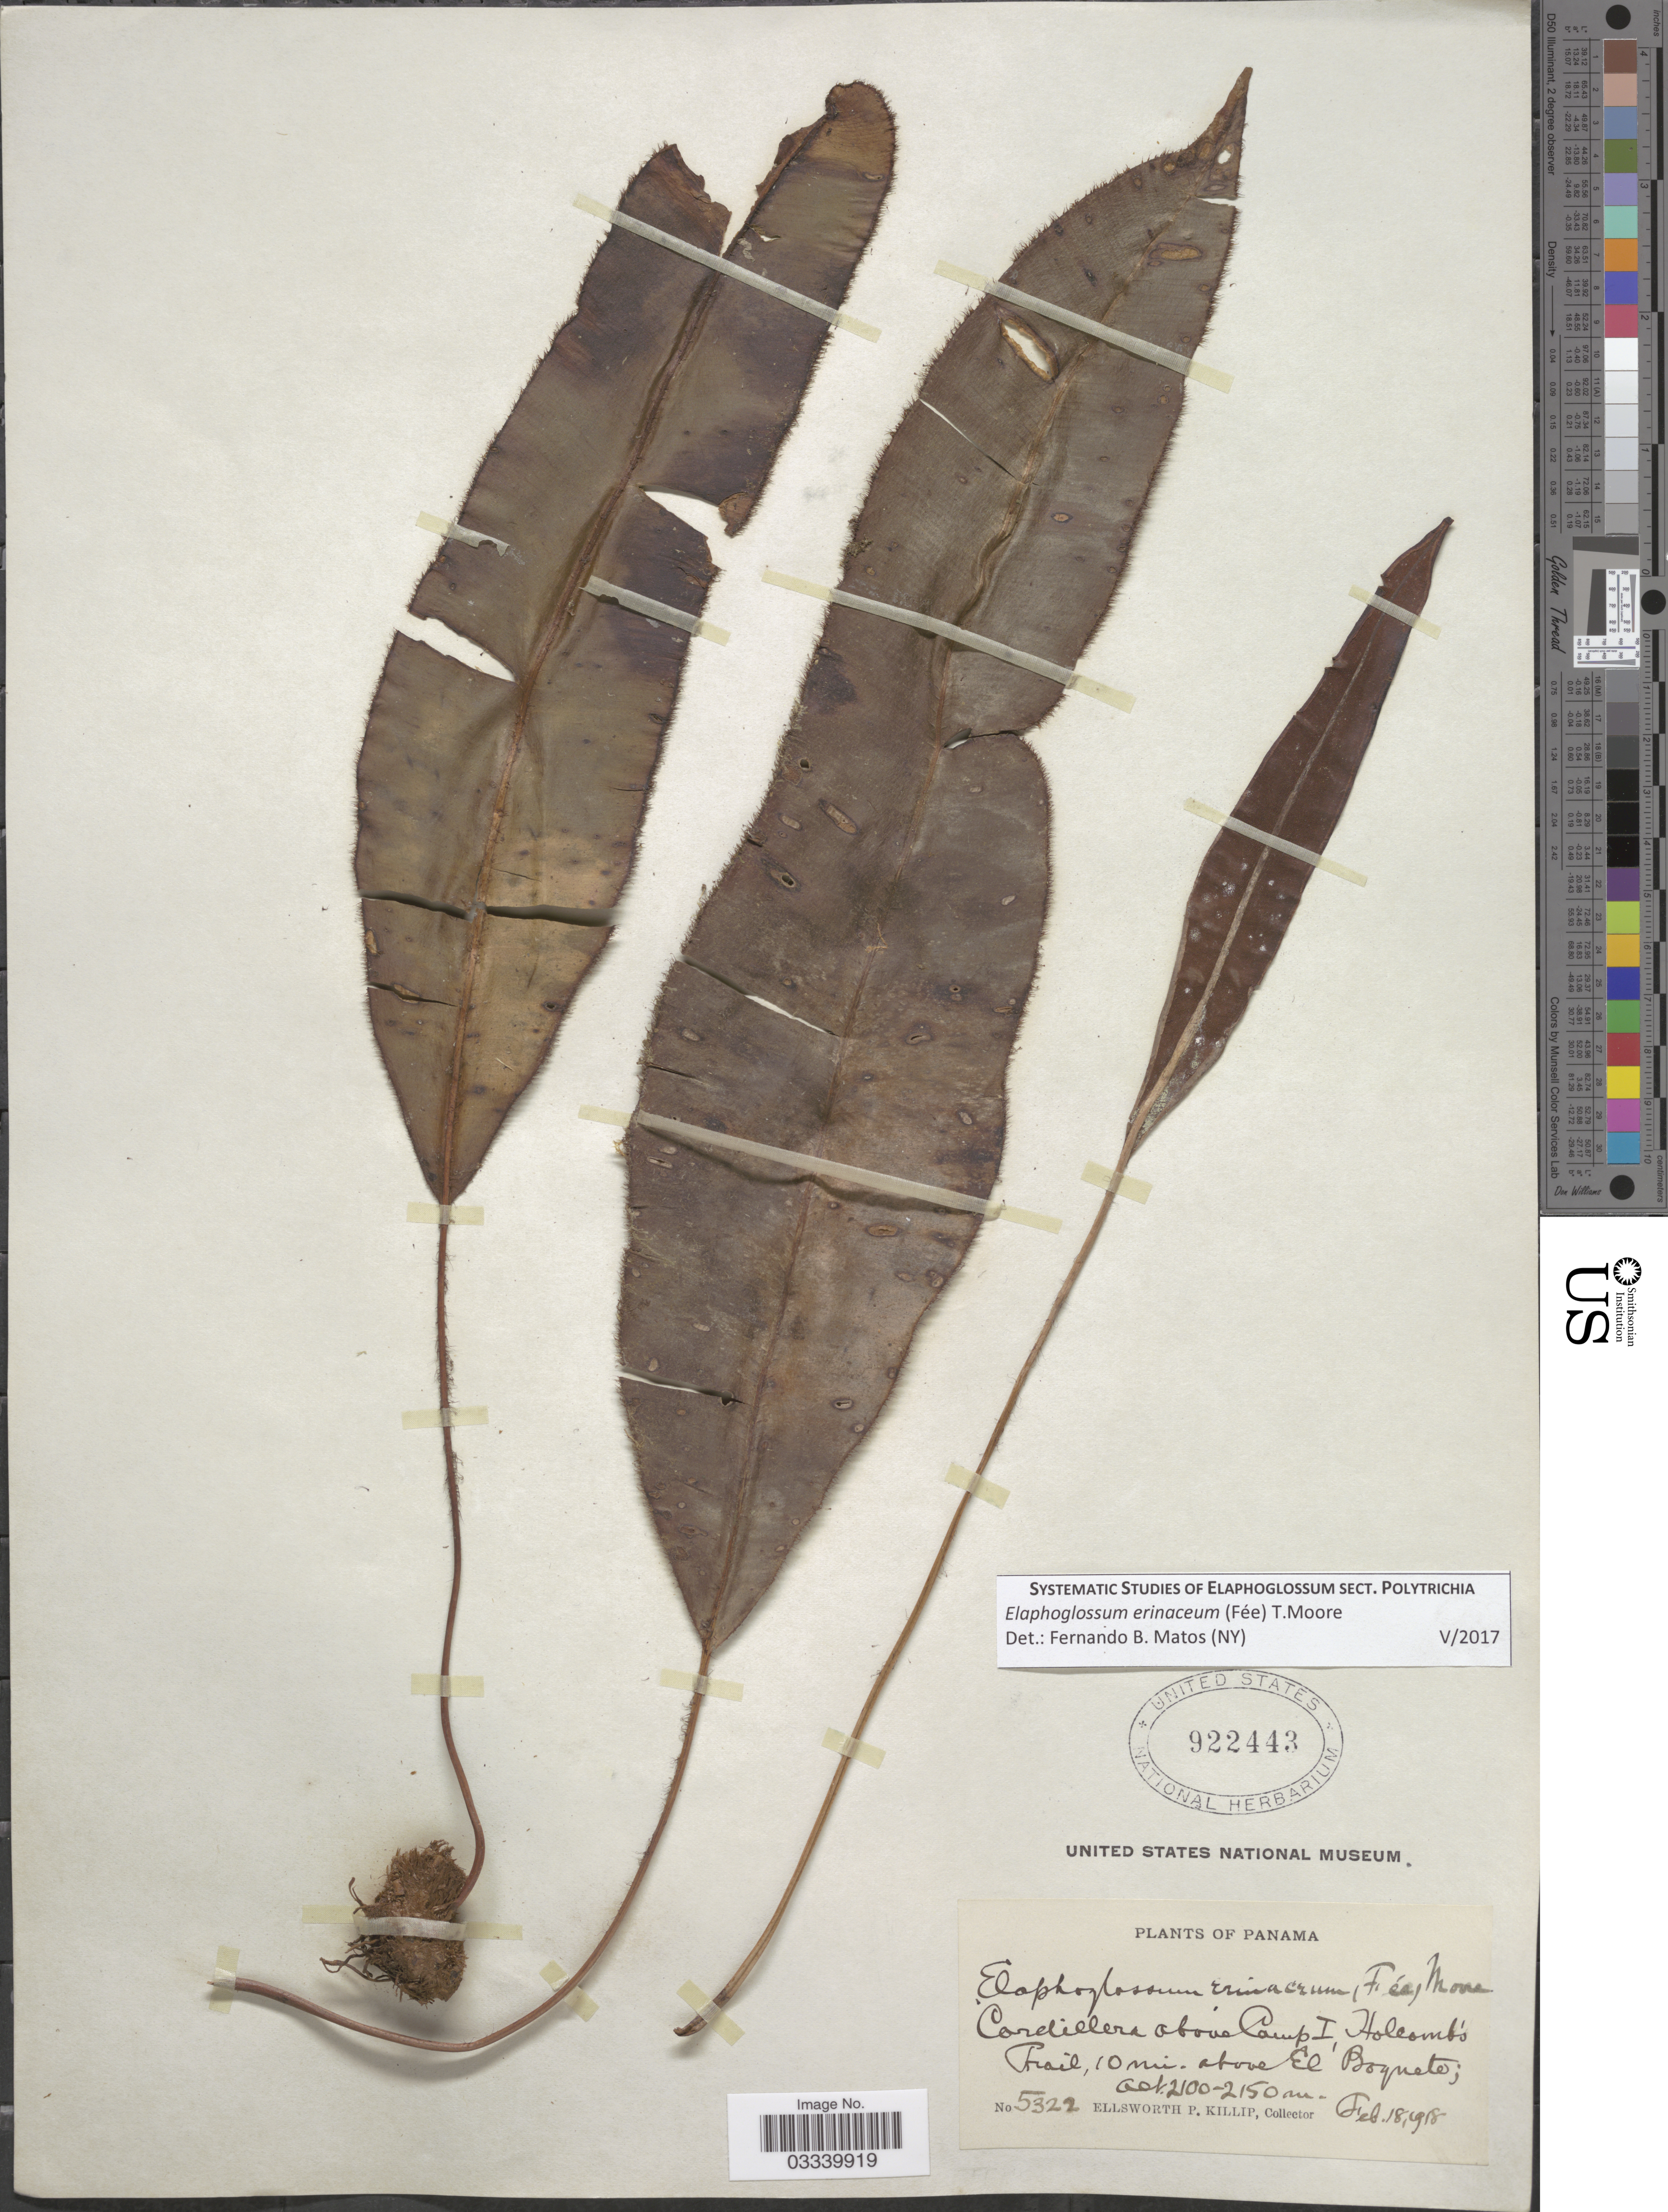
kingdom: Plantae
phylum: Tracheophyta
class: Polypodiopsida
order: Polypodiales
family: Dryopteridaceae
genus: Elaphoglossum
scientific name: Elaphoglossum erinaceum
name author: (Fée) T. Moore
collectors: E. P. Killip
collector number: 5322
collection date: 1918-02-18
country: Panama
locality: Cordillera above Camp I, Holcomb's Trail, 10 mi. above El Boquete.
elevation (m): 2100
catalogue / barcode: US 922443